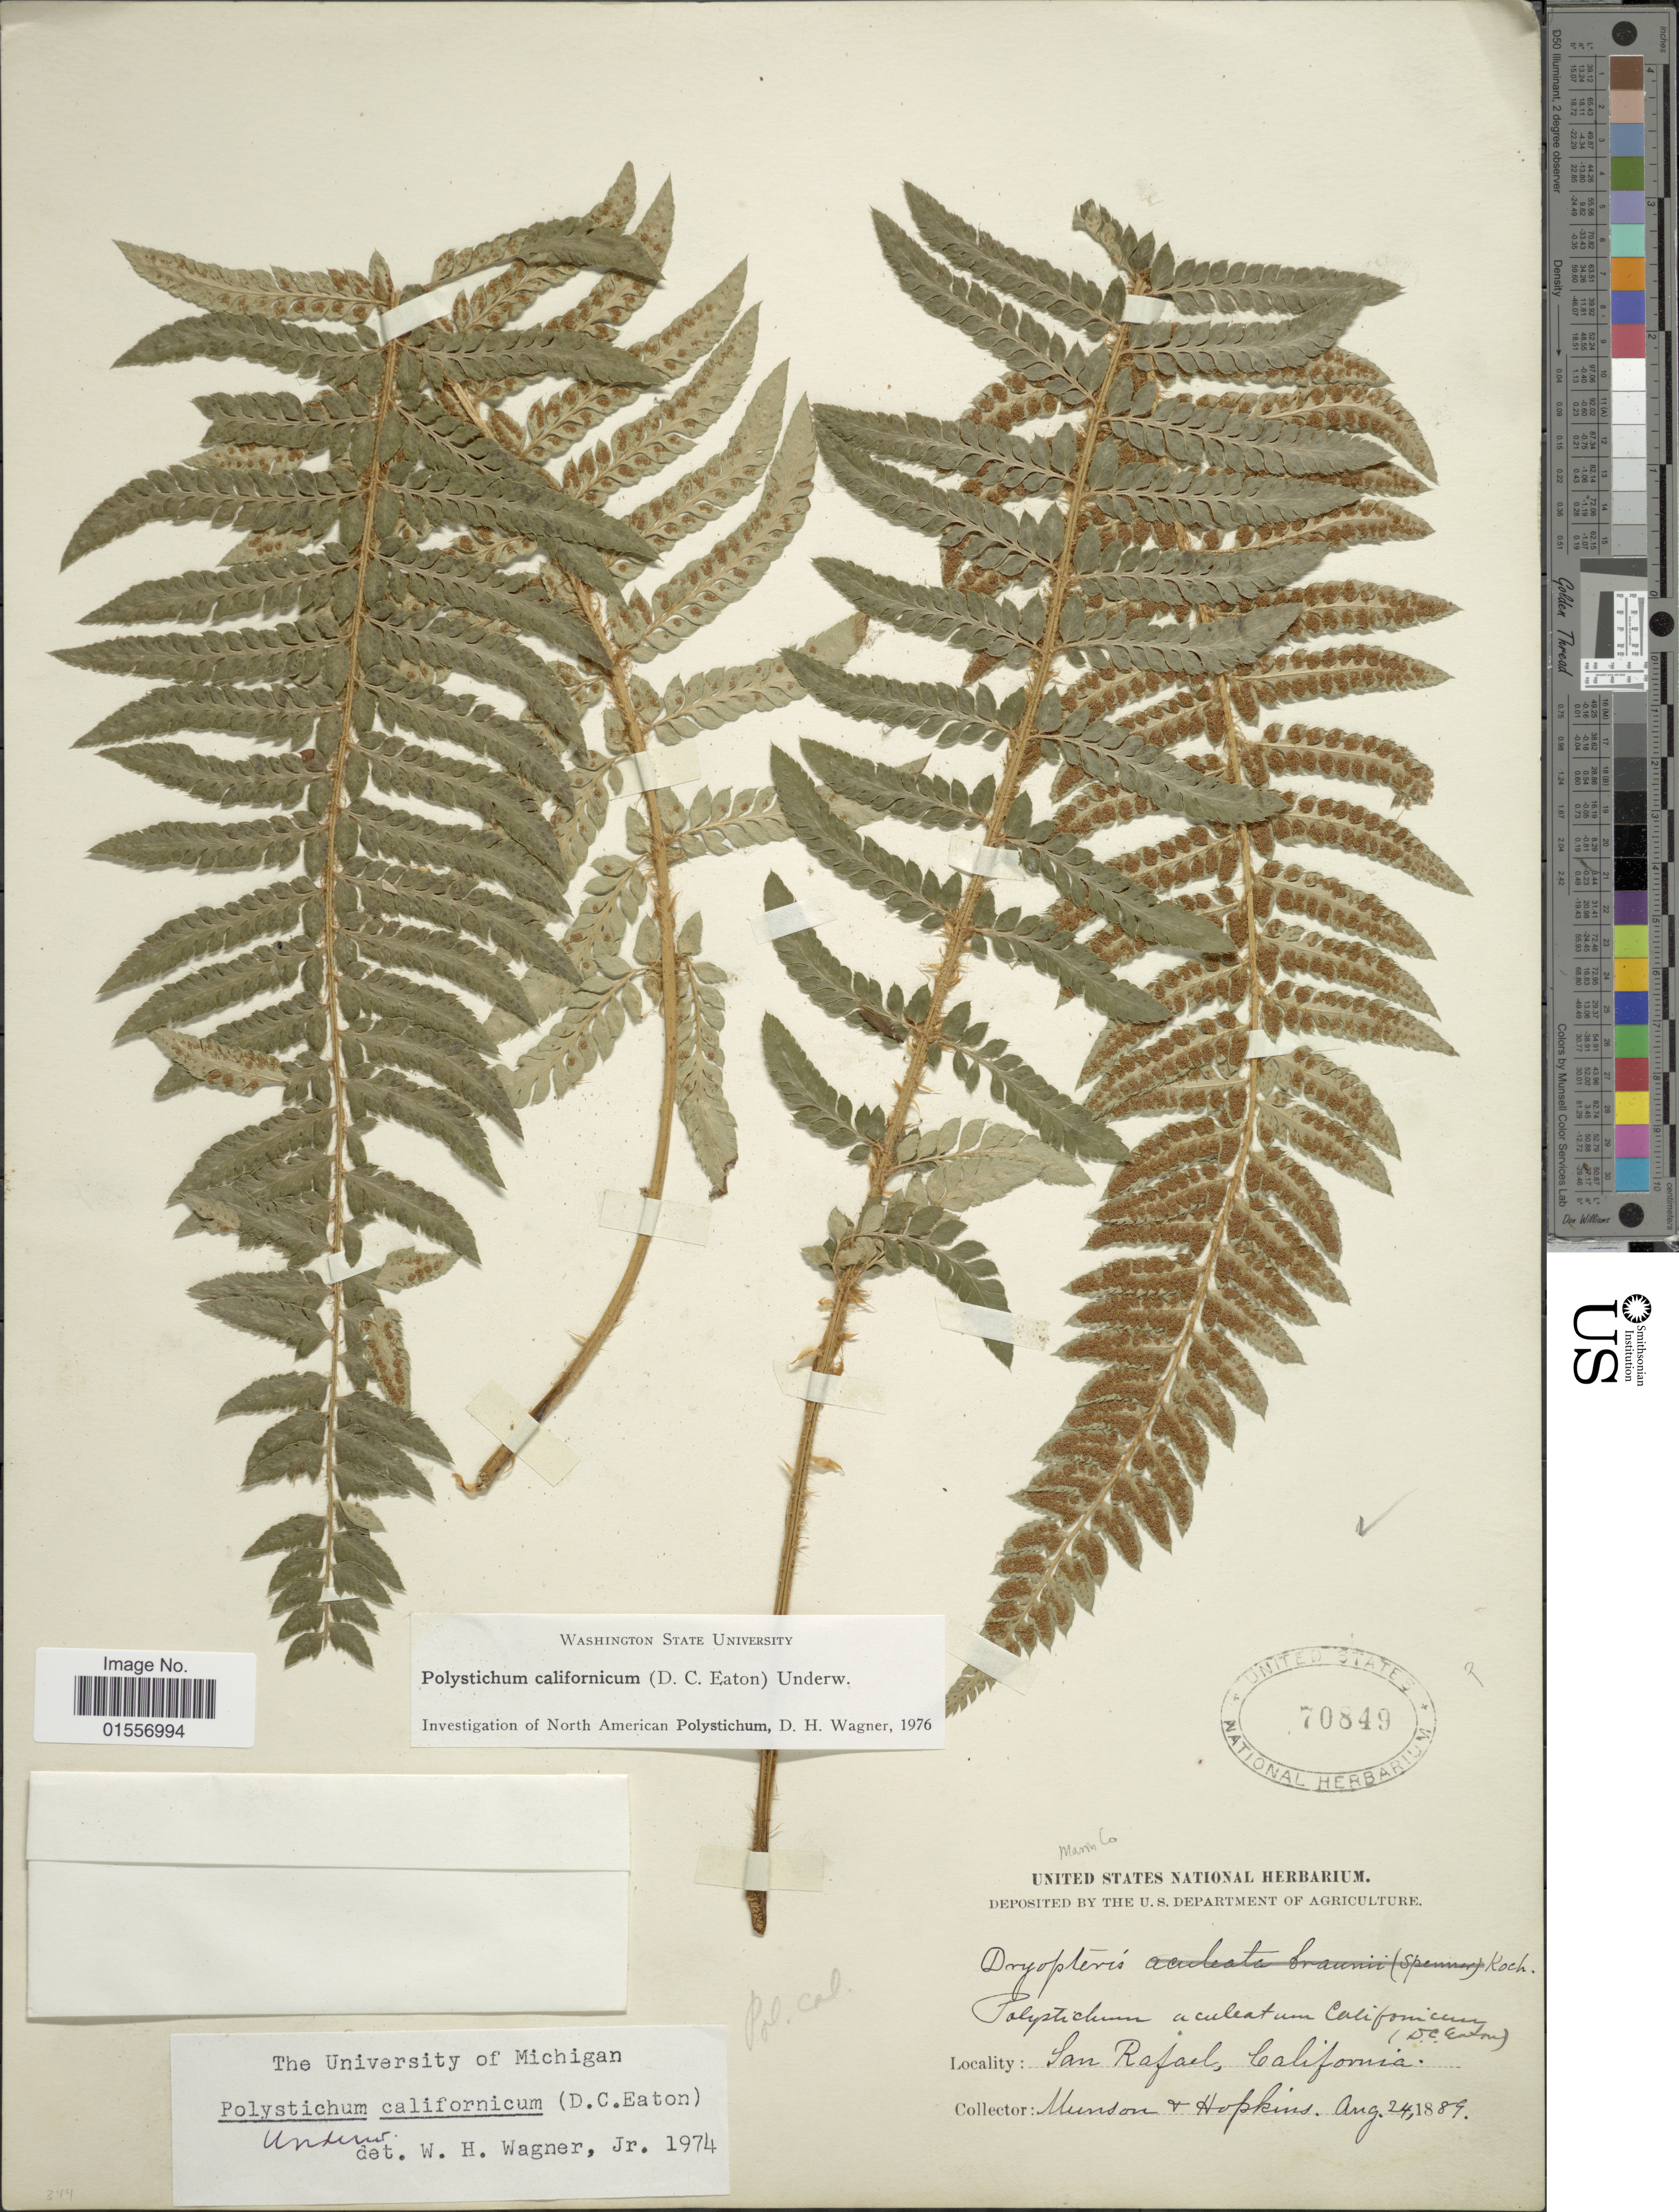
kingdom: Plantae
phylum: Tracheophyta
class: Polypodiopsida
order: Polypodiales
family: Dryopteridaceae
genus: Polystichum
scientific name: Polystichum californicum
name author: (D.C. Eaton) Diels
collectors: -. Munson & -- Hopkins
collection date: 1889-08-24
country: United States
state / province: California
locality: San Rafael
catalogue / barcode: US 70849